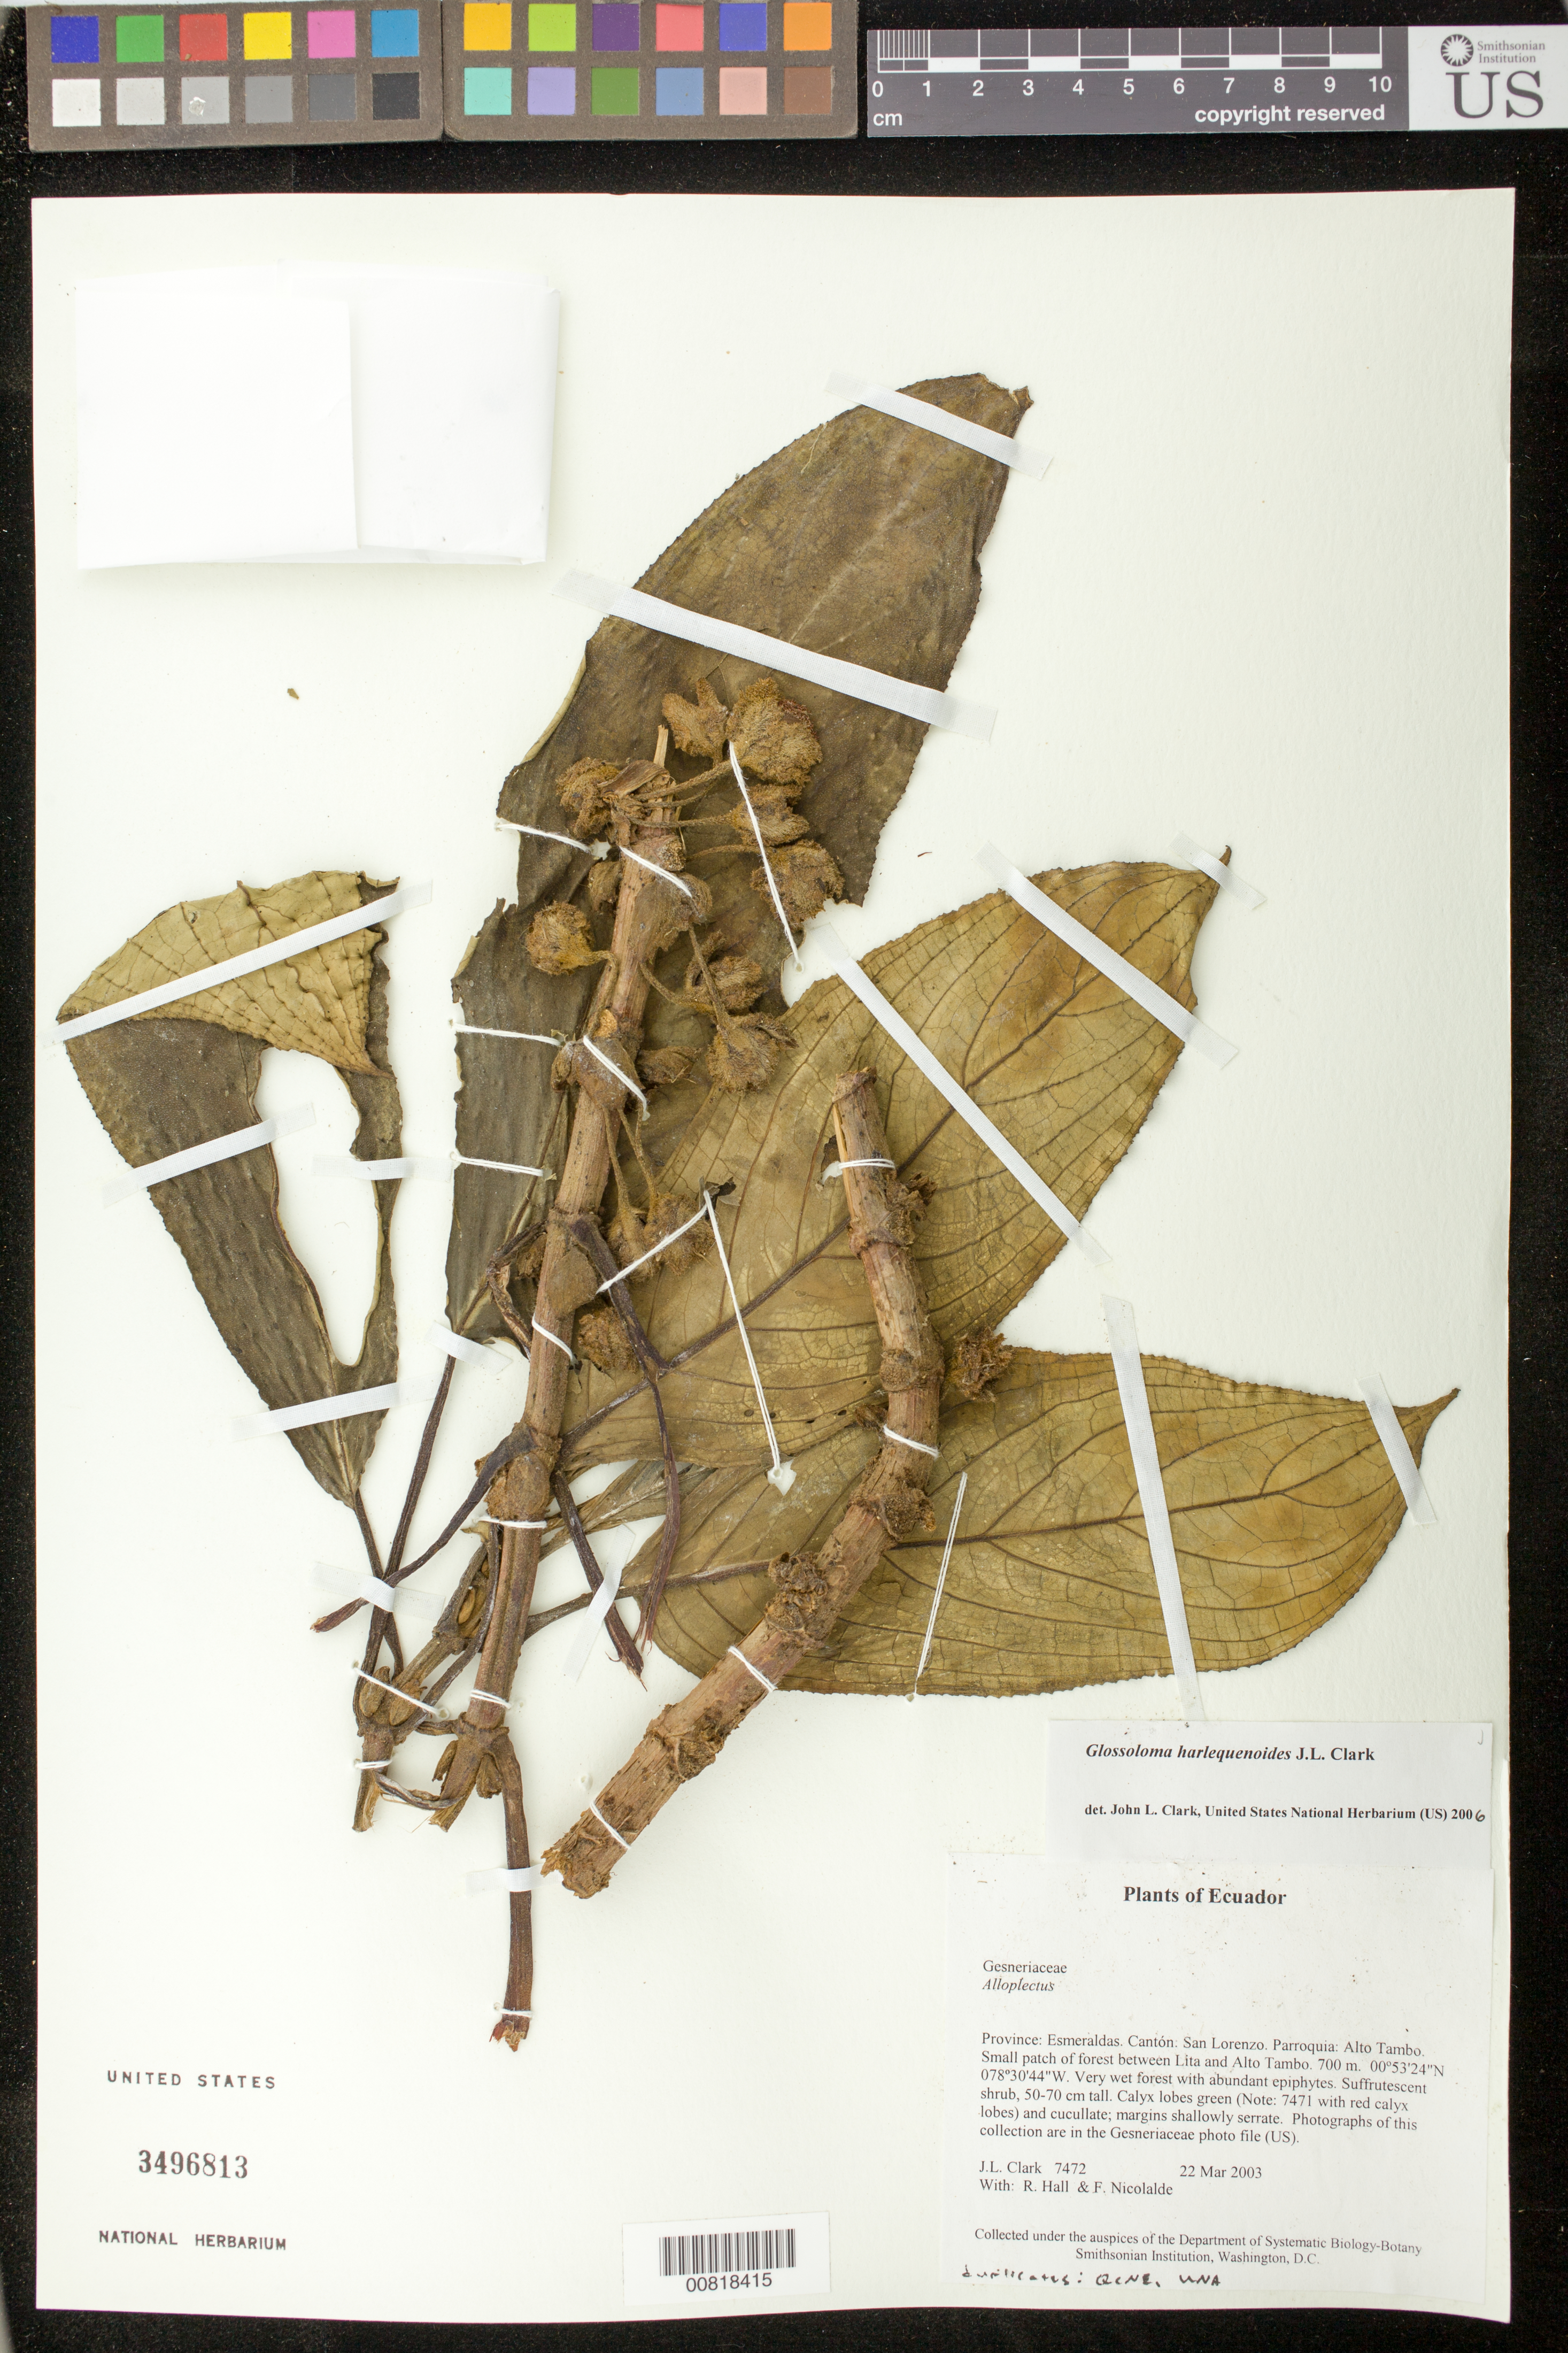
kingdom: Plantae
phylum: Tracheophyta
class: Magnoliopsida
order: Lamiales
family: Gesneriaceae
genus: Glossoloma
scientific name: Glossoloma harlequinoides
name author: J.L. Clark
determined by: Clark, J. L., (SEL), The Marie Selby Botanical Garden (UNITED STATES)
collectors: J. L. Clark, R. Hall & F. Nicolalde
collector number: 7472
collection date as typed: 22 Mar 2003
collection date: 2003-03-22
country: Ecuador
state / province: Esmeraldas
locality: San Lorenzo. Parroquia: Alto Tambo. Small patch of forest between Lita and Alto Tambo.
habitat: Very wet forest with abundant epiphytes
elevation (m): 700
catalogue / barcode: US 3496813